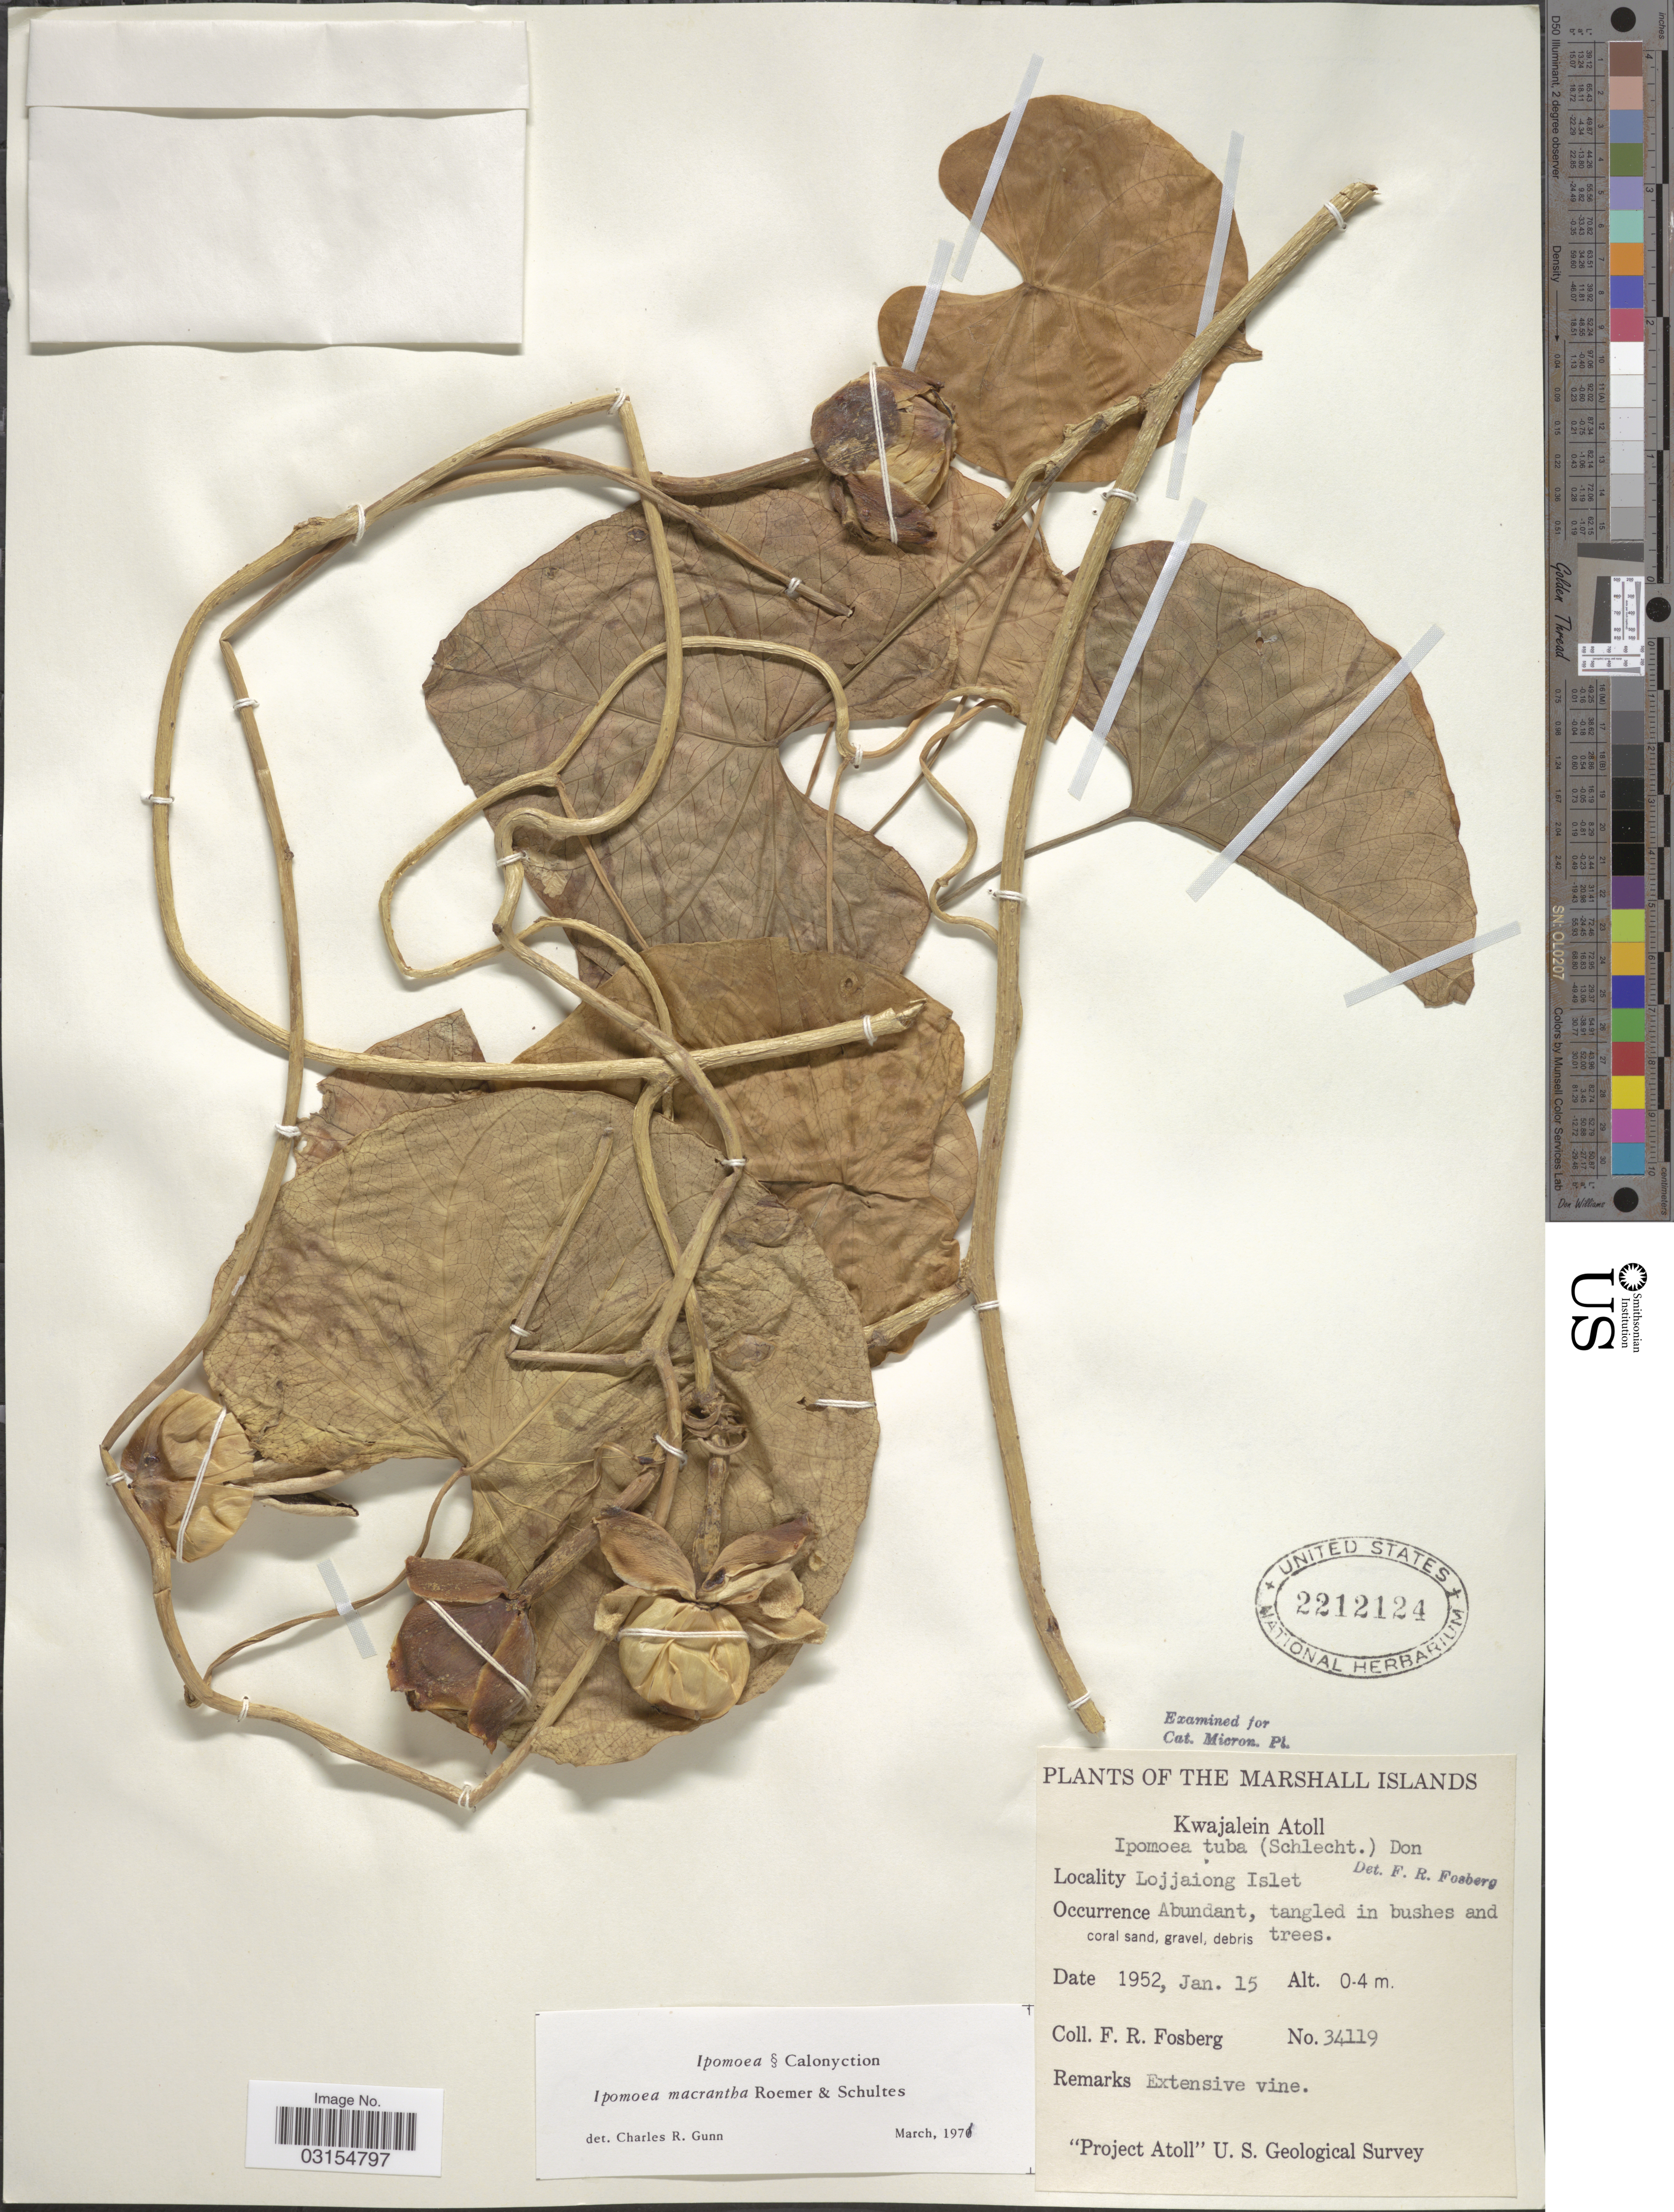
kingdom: Plantae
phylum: Tracheophyta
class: Magnoliopsida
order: Solanales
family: Convolvulaceae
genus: Ipomoea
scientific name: Ipomoea violacea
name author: L.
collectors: F. R. Fosberg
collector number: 34119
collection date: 1952-01-15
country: Marshall Islands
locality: Kwajalein Atoll, Lojjaiong Islet.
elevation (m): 0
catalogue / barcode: US 2212124